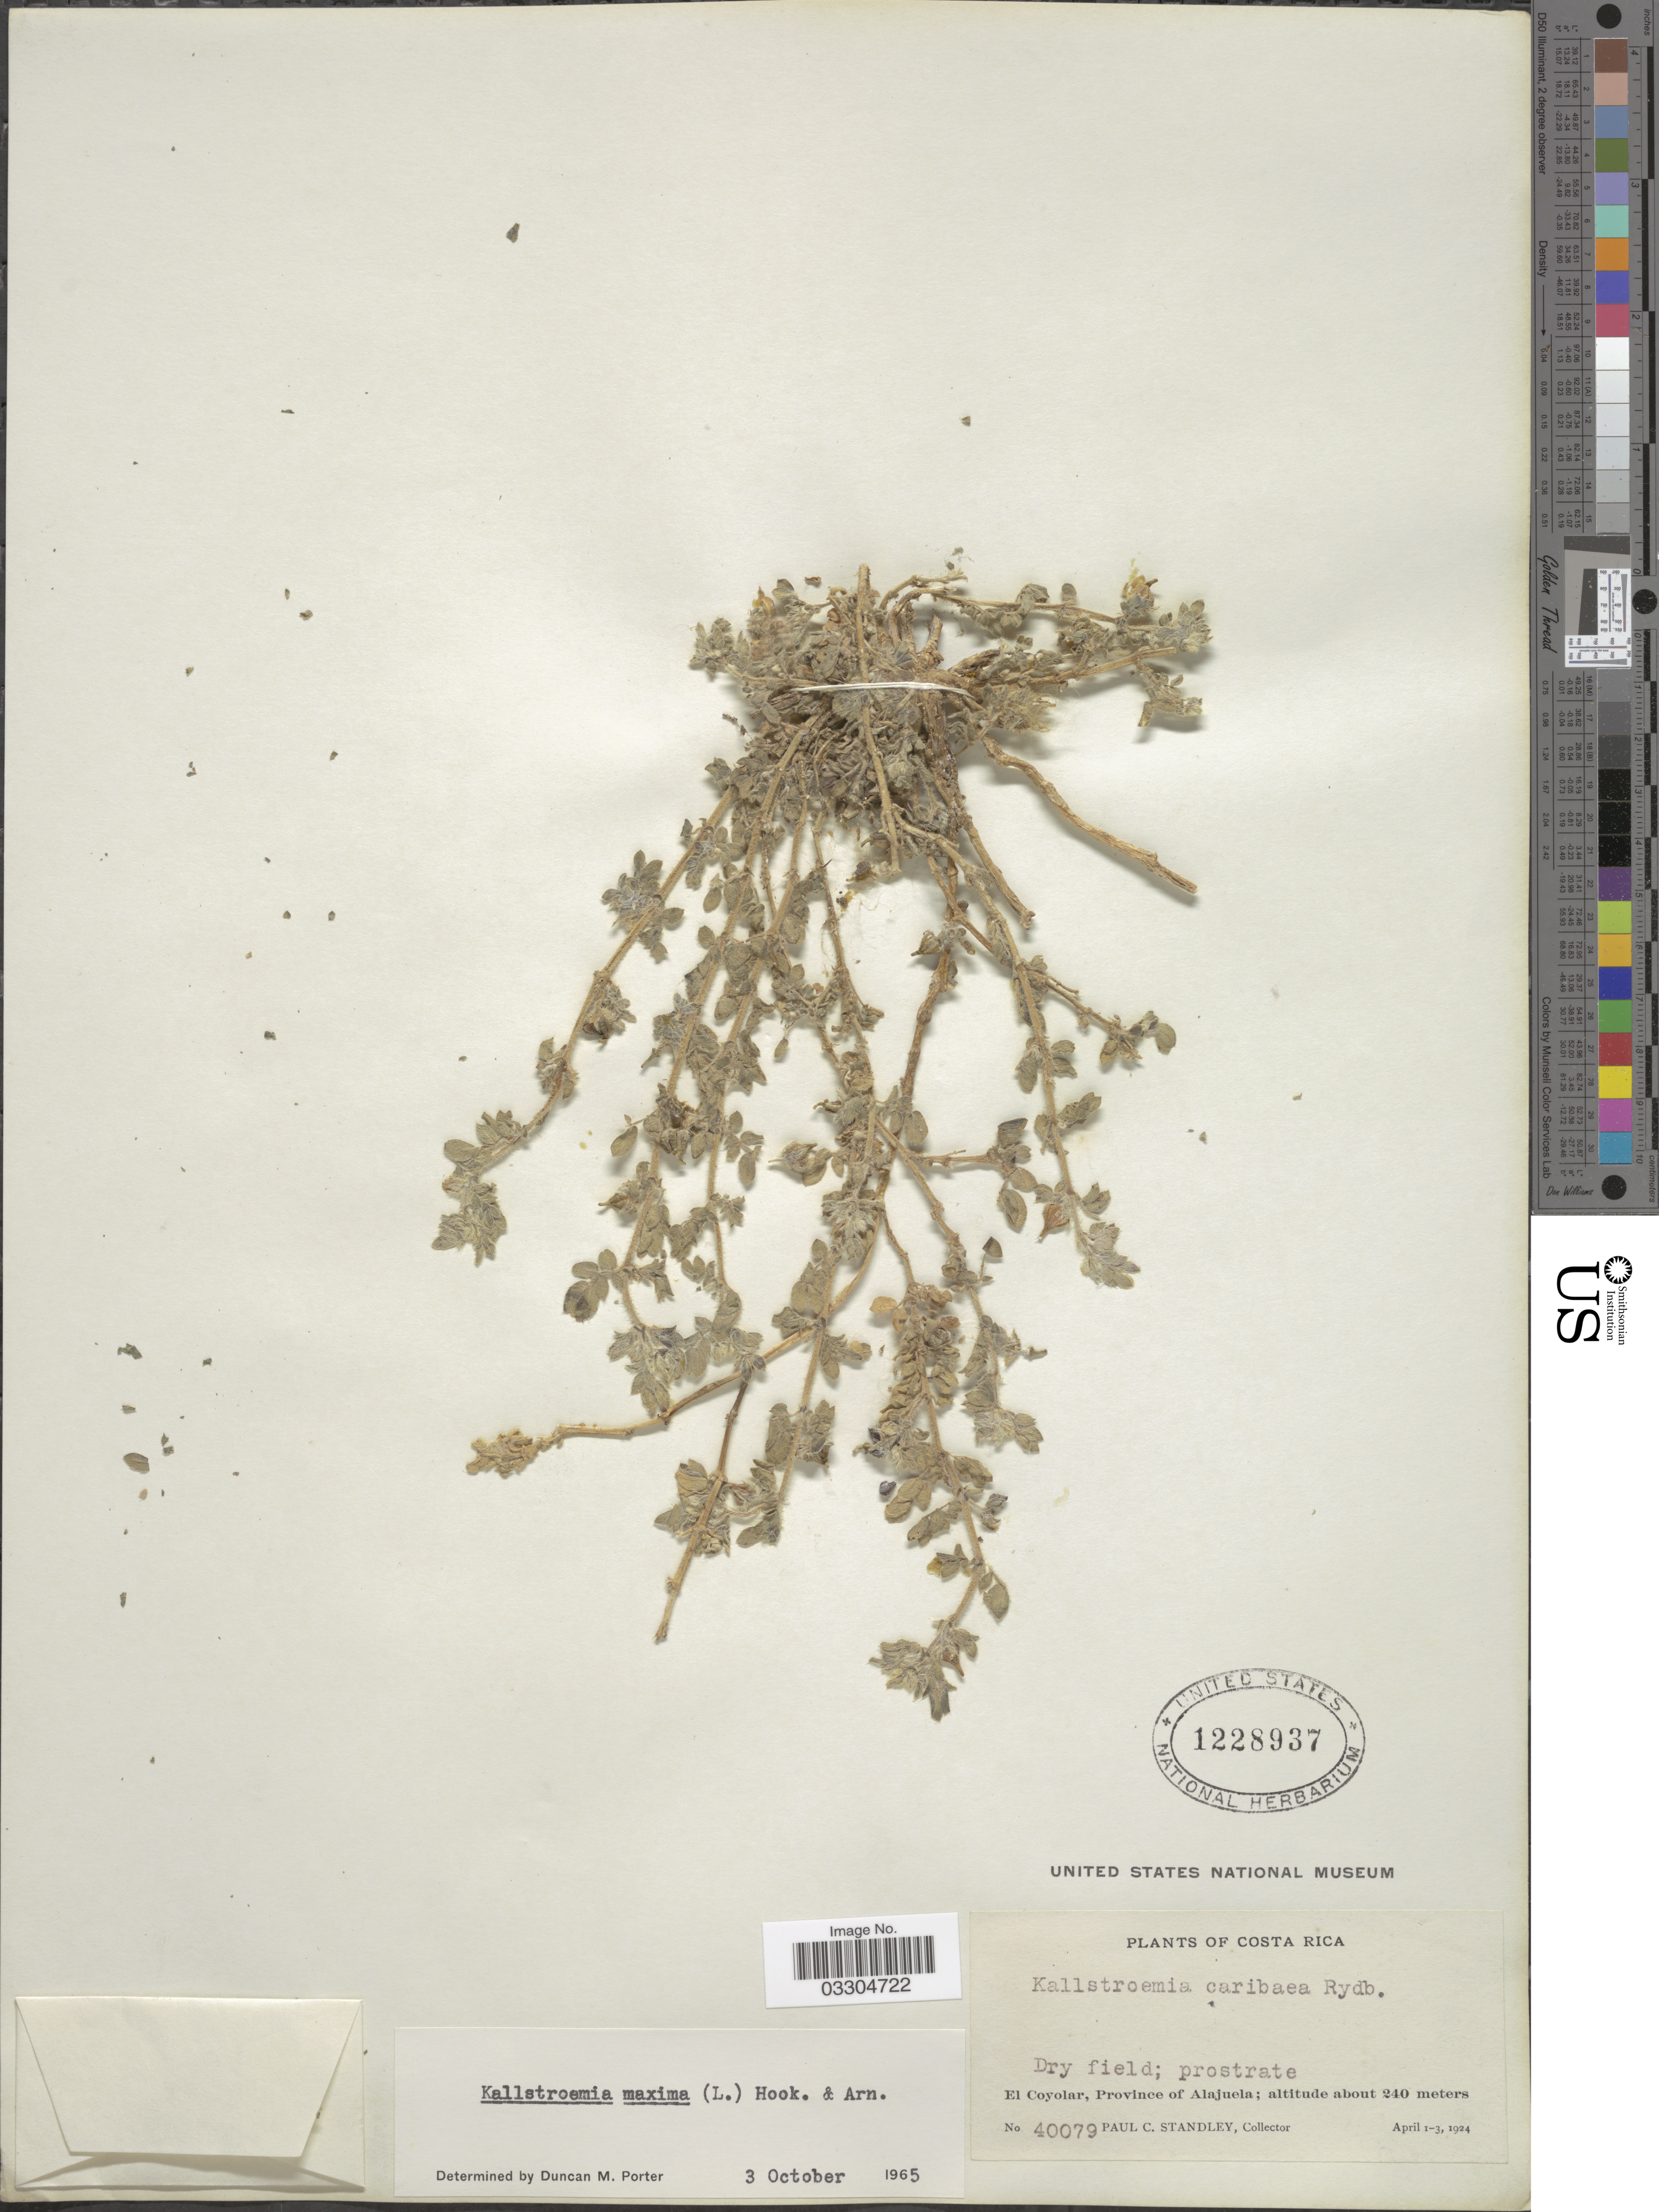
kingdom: Plantae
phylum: Tracheophyta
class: Magnoliopsida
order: Zygophyllales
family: Zygophyllaceae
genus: Kallstroemia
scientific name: Kallstroemia maxima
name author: (L.) Hook. & Arn.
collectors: P. C. Standley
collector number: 40079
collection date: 1924-04-01/1924-04-03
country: Costa Rica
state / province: Alajuela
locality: El Coyolar.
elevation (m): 240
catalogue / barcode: US 1228937